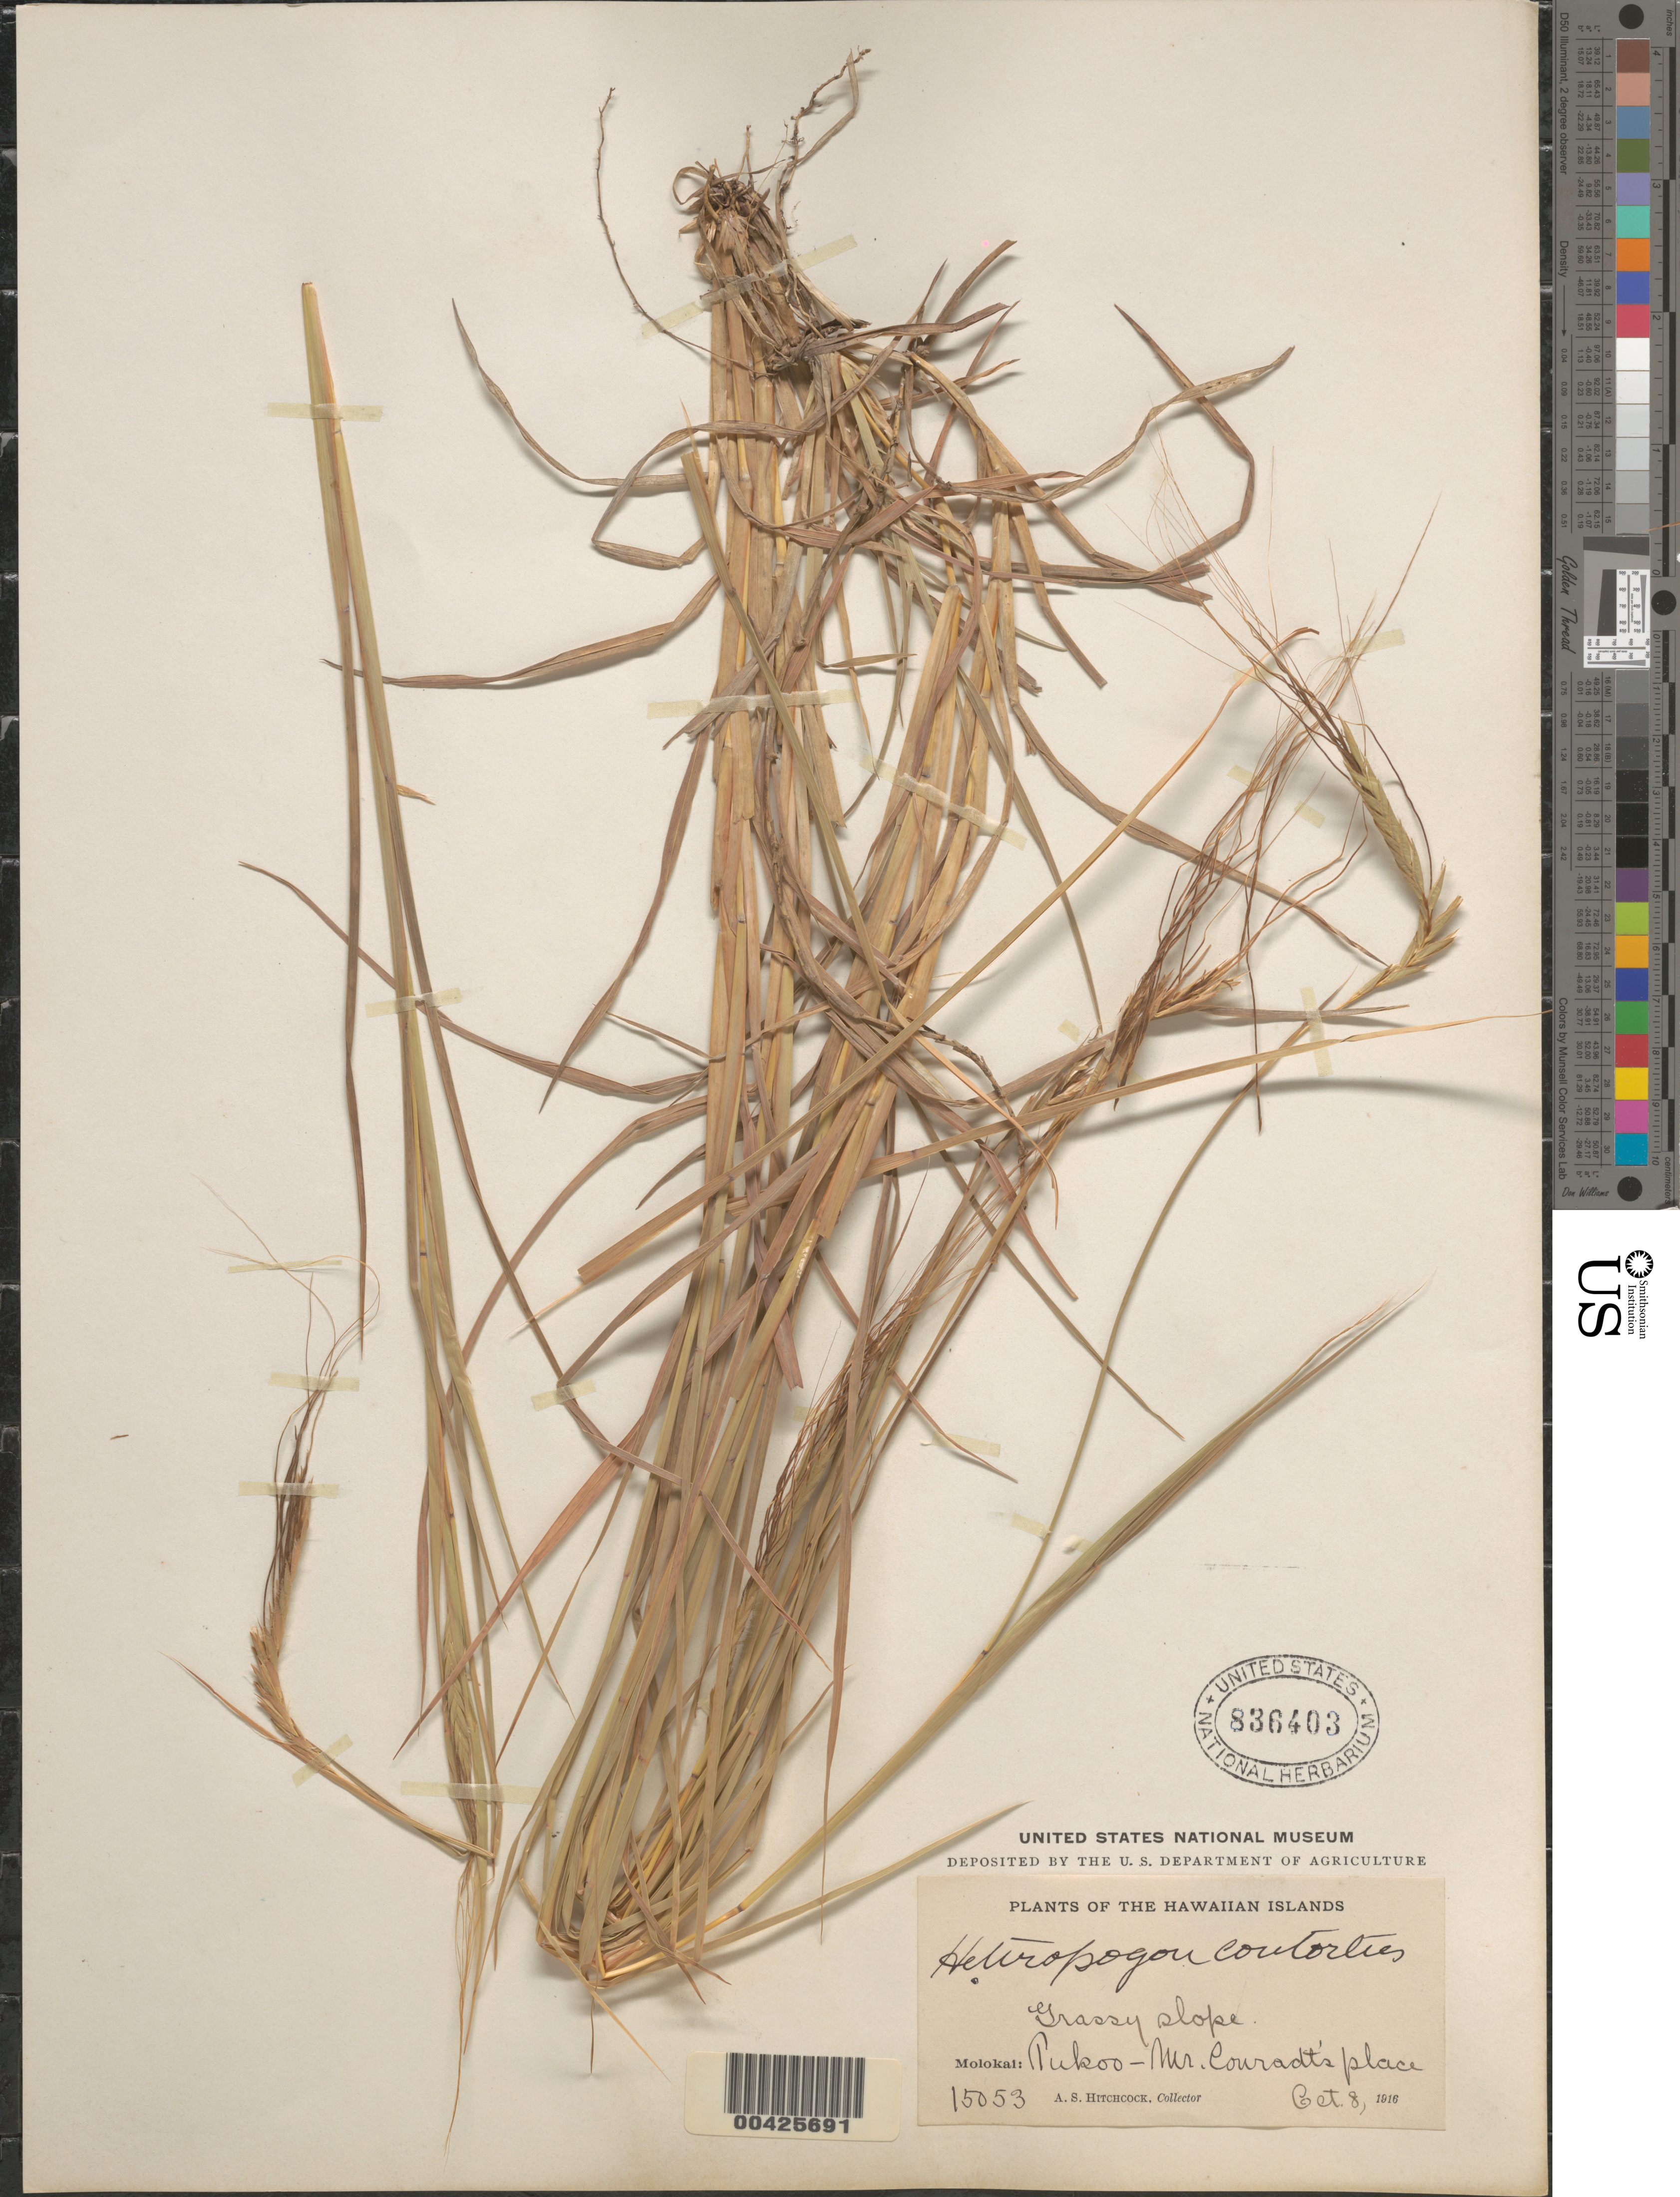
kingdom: Plantae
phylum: Tracheophyta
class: Liliopsida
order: Poales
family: Poaceae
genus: Heteropogon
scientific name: Heteropogon contortus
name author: (L.) P. Beauv. ex Roem. & Schult.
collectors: A. S. Hitchcock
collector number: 15053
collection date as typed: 8 Oct 1916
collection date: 1916-10-08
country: United States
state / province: Hawaii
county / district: Maui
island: Moloka'i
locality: Pukoo - Mr. Conradt's Place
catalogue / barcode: US 836403